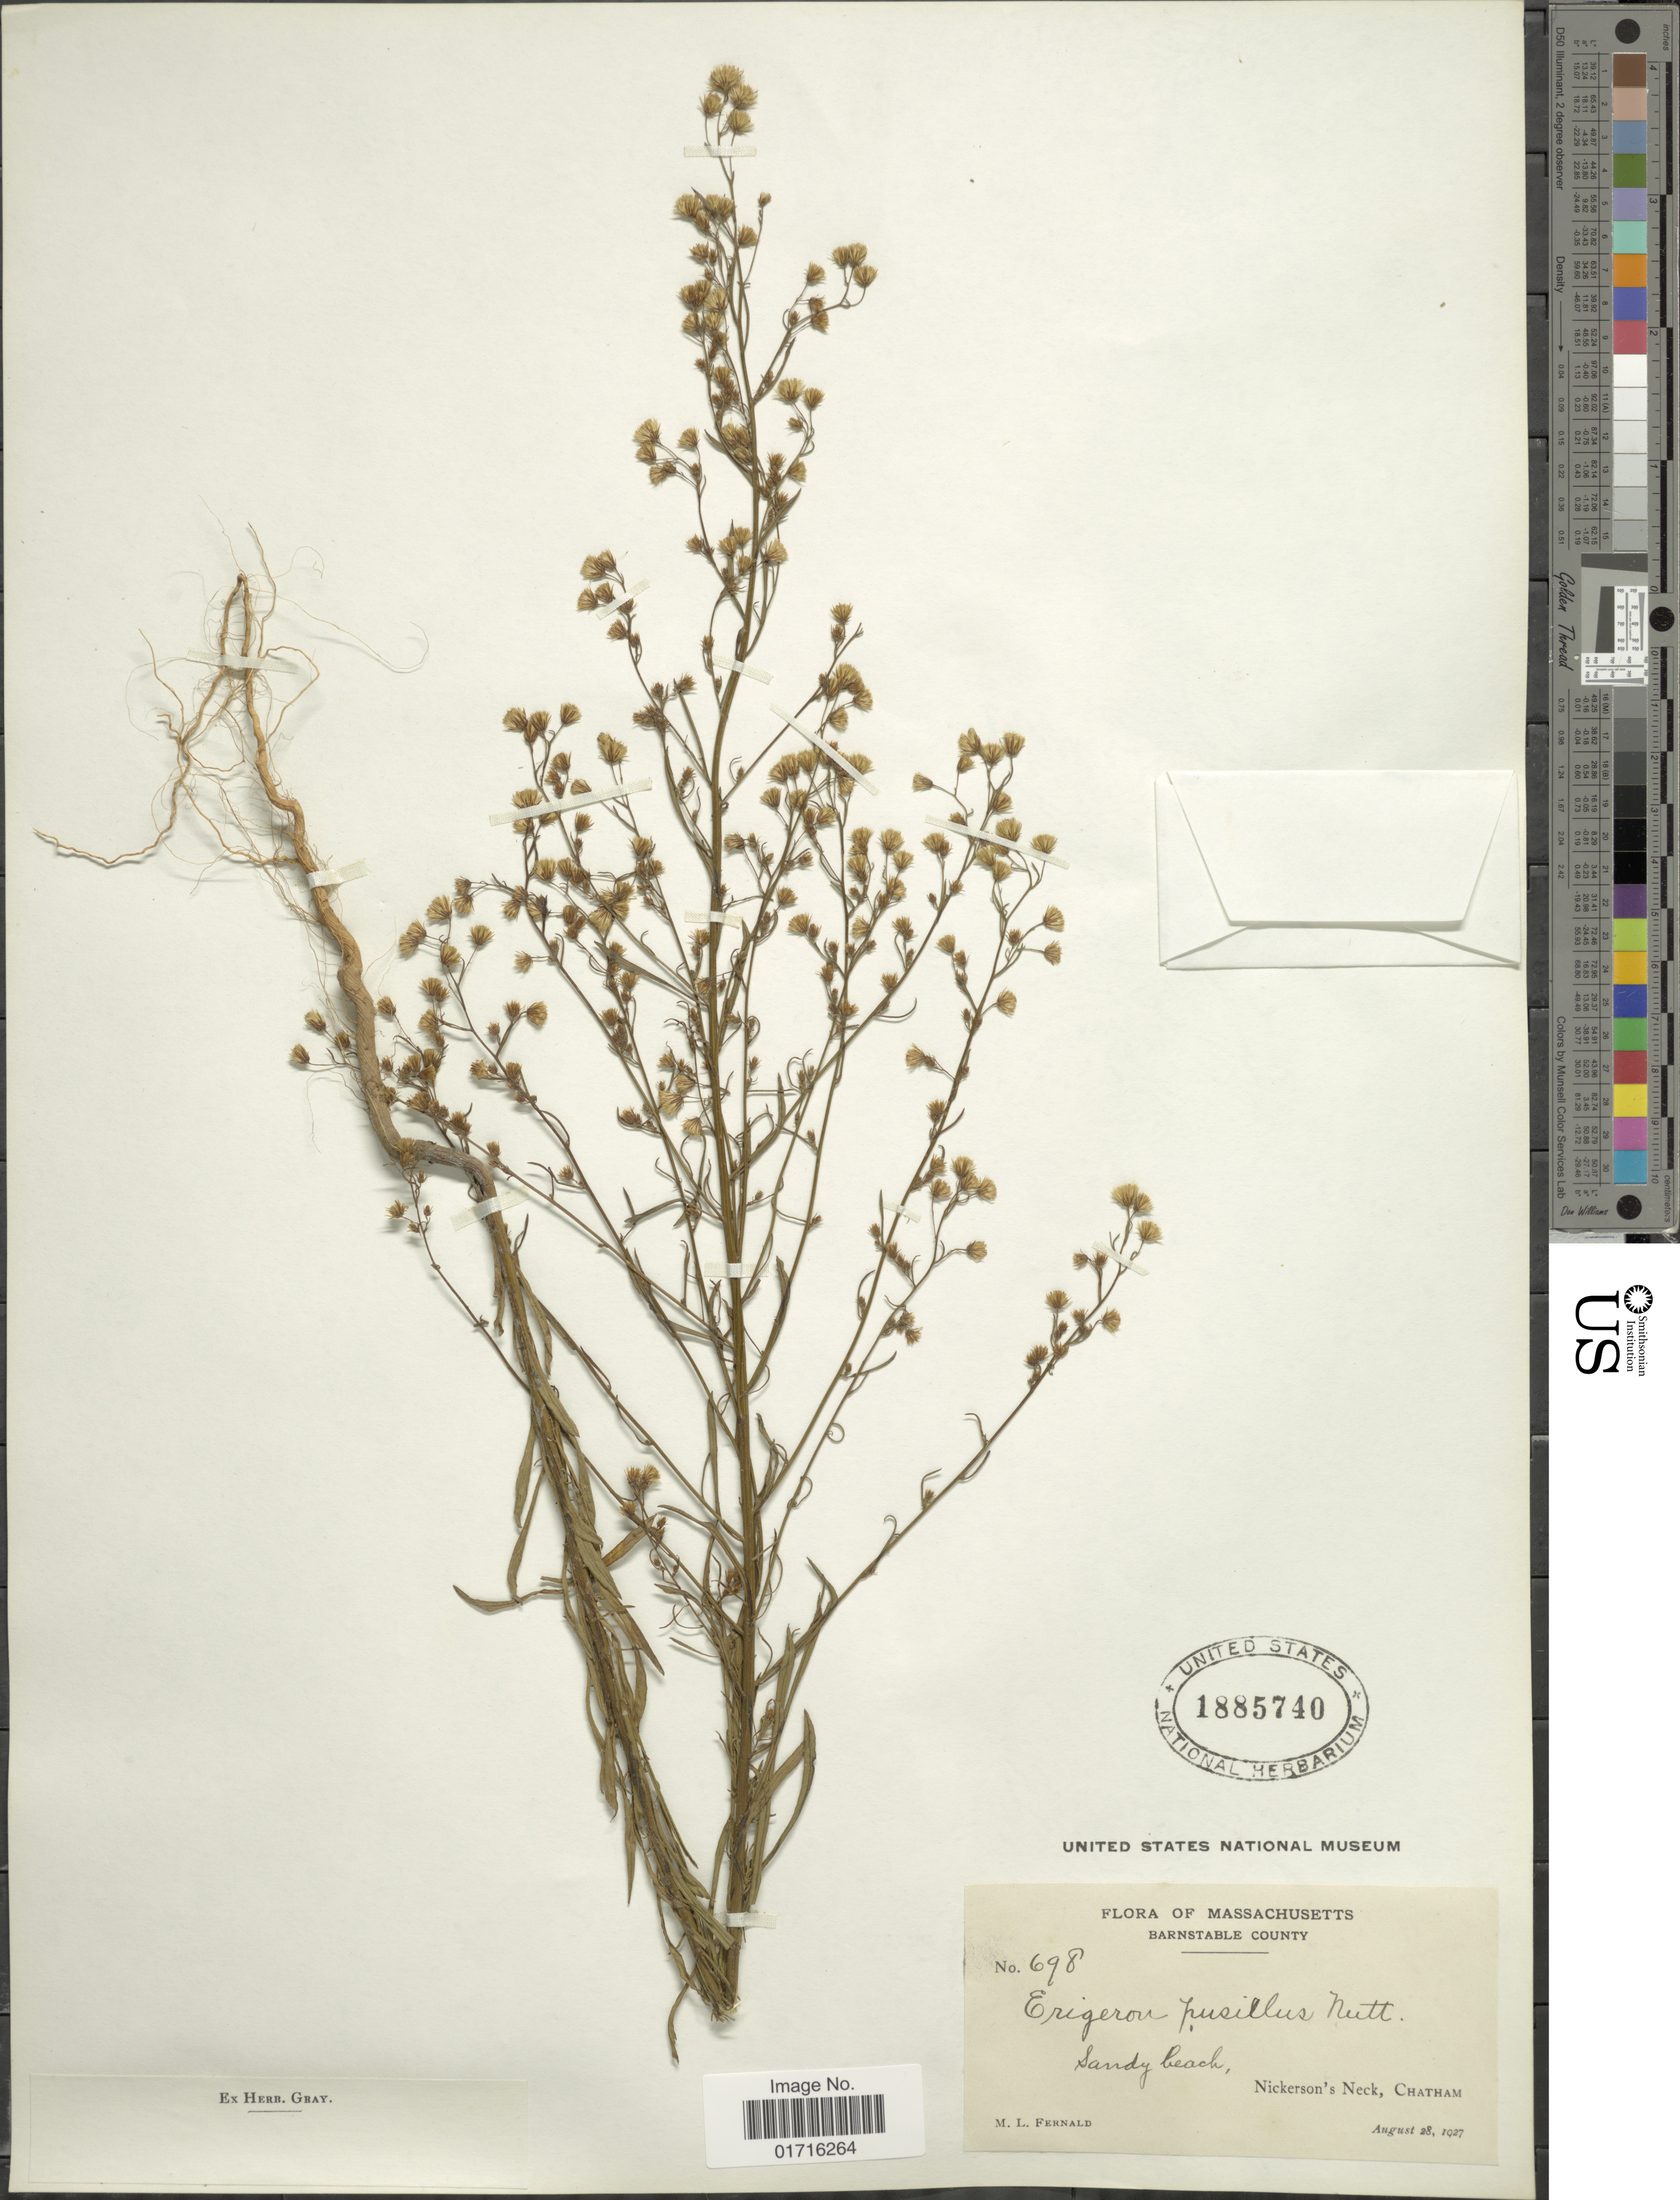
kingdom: Plantae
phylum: Tracheophyta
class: Magnoliopsida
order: Asterales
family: Asteraceae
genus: Conyza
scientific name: Conyza pusilla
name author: Houtt.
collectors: M. L. Fernald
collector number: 698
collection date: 1927-08-28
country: United States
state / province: Massachusetts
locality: Barnstable County, Nickerson's Neck, Chatham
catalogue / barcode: US 1885740